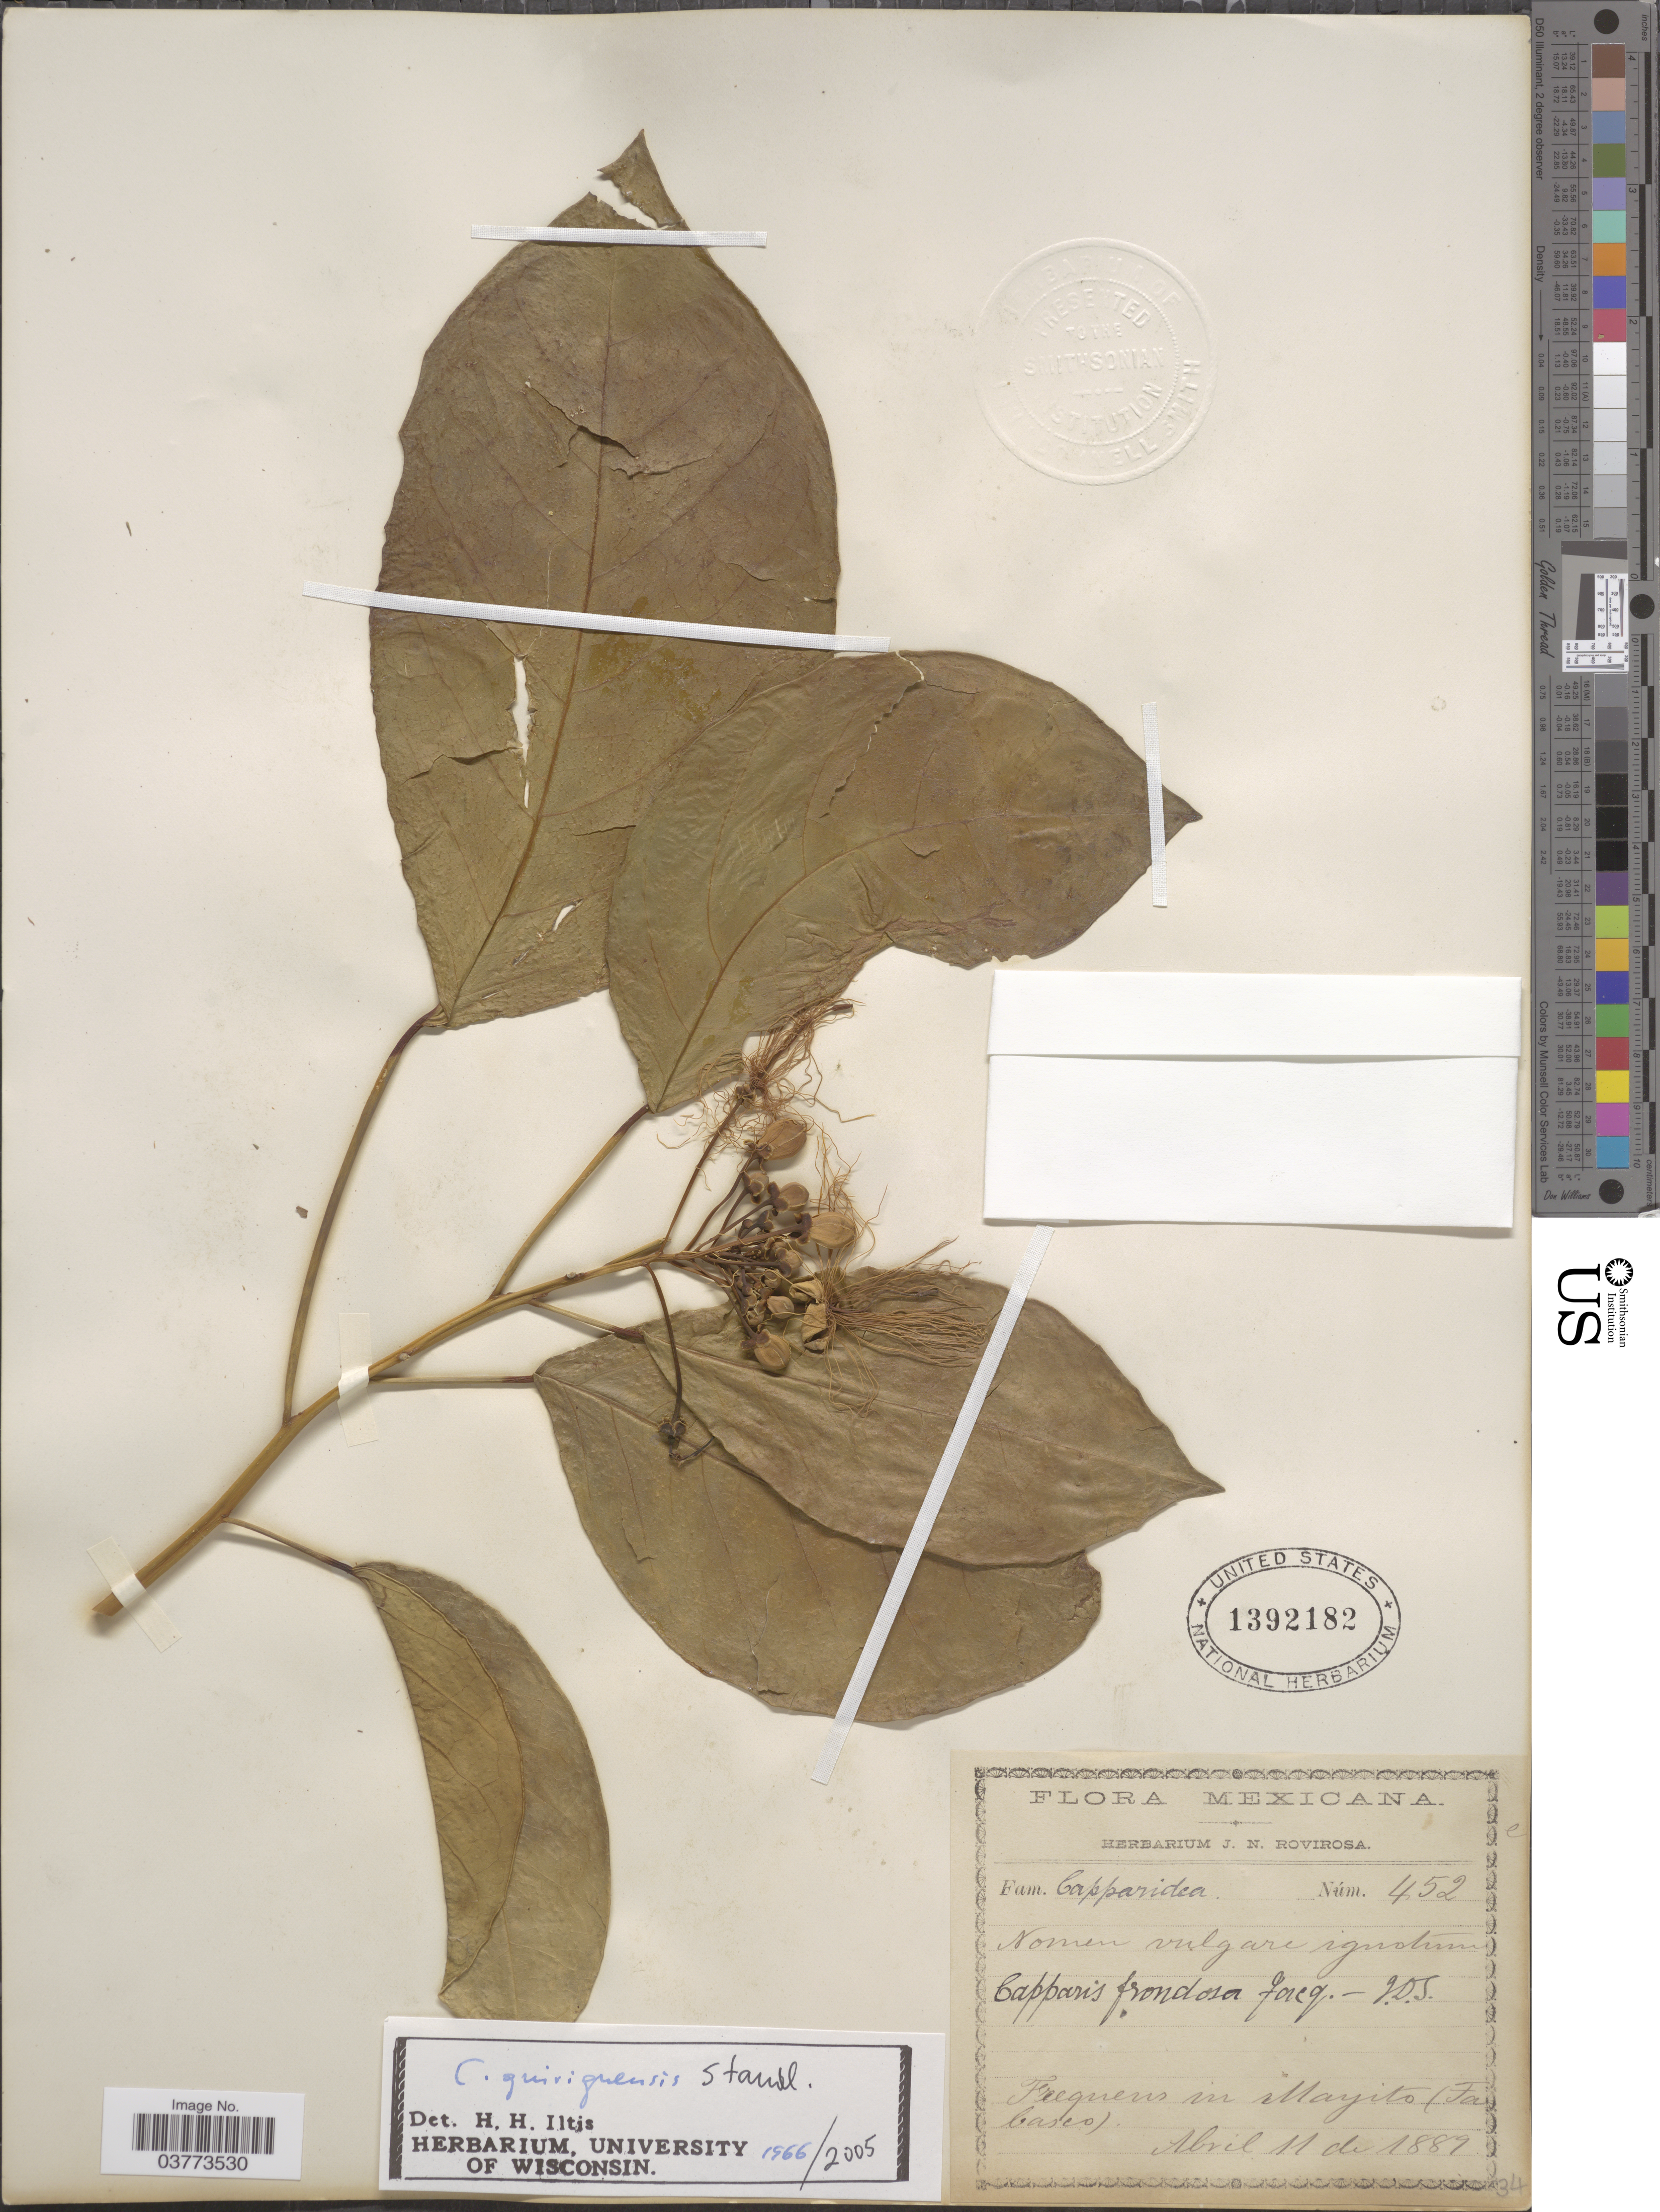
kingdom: Plantae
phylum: Tracheophyta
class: Magnoliopsida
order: Brassicales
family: Capparaceae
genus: Capparidastrum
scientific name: Capparidastrum quiriguense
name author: (Standl.) Iltis, H.H. & Cornejo, X.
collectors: ex herb. J. N. Rovirosa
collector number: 452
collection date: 1889-04-11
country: Mexico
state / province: Tabasco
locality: Frequens in Mayito (Tabasco).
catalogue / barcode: US 1392182